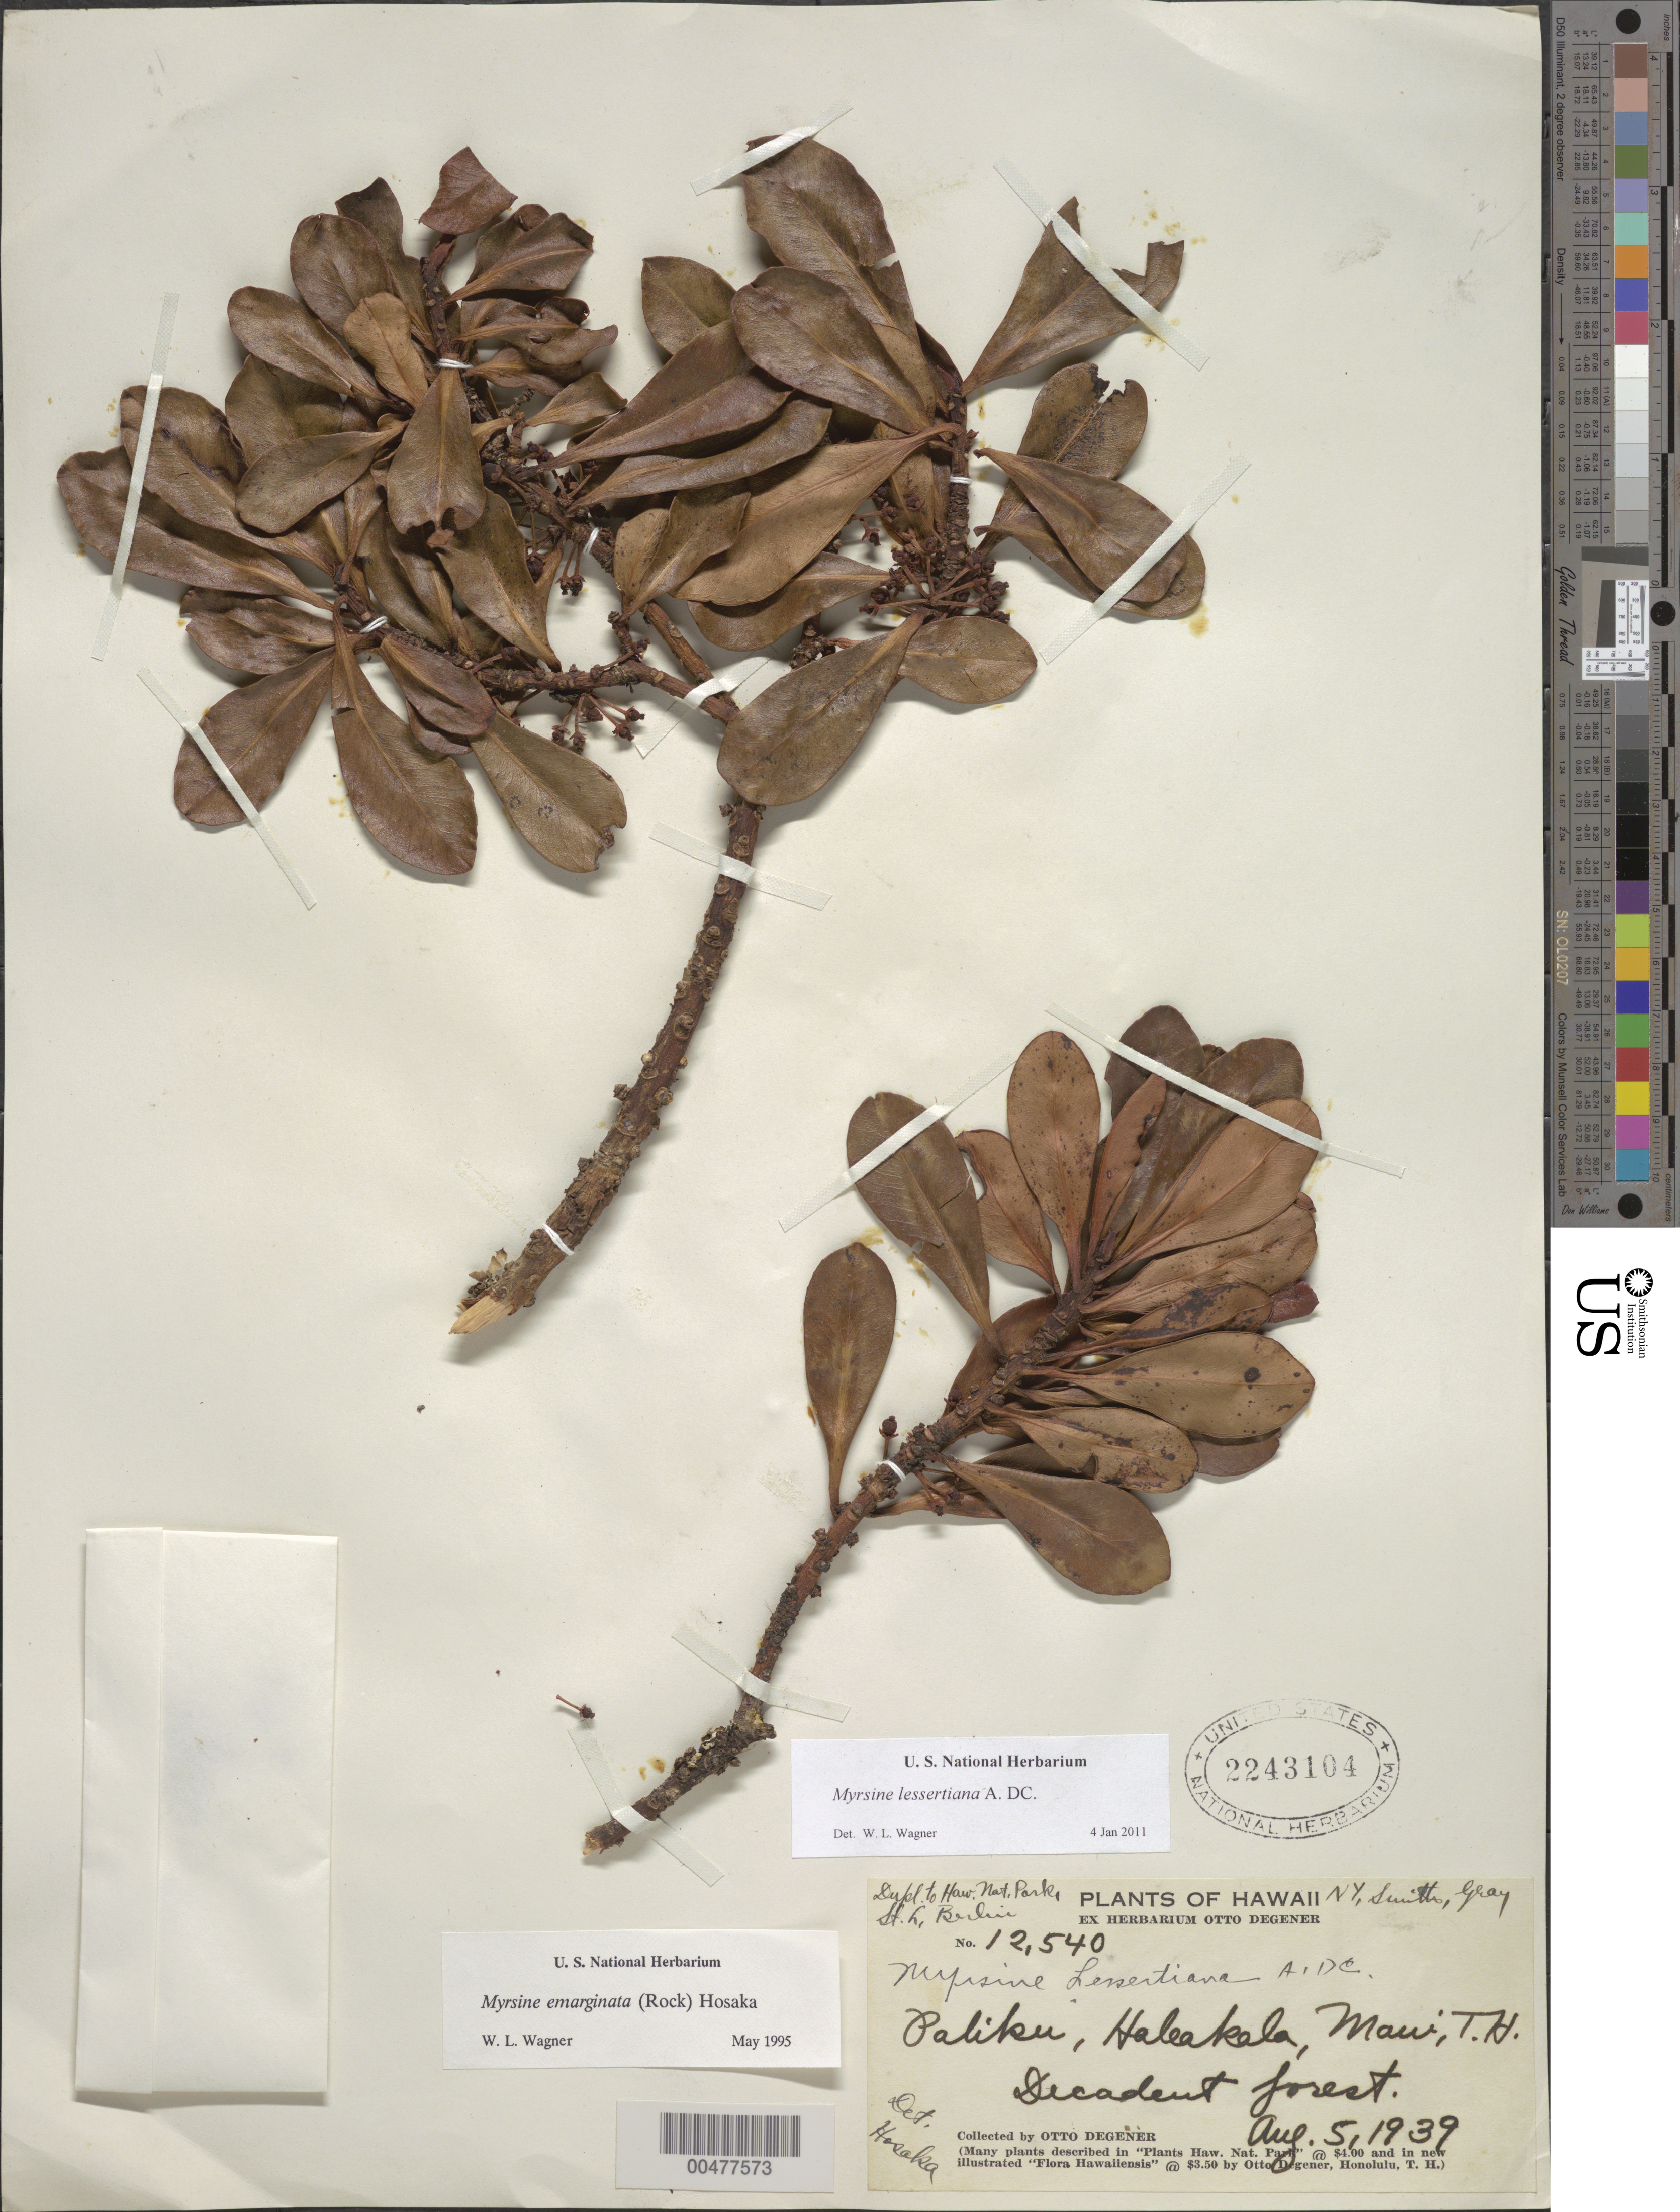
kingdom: Plantae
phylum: Tracheophyta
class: Magnoliopsida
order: Ericales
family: Primulaceae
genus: Myrsine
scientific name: Myrsine lessertiana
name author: A. DC.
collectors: O. Degener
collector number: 12540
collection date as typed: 5 Aug 1939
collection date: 1939-08-05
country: United States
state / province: Hawaii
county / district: Maui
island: Maui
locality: Paliku, Haleakala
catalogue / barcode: US 2243104